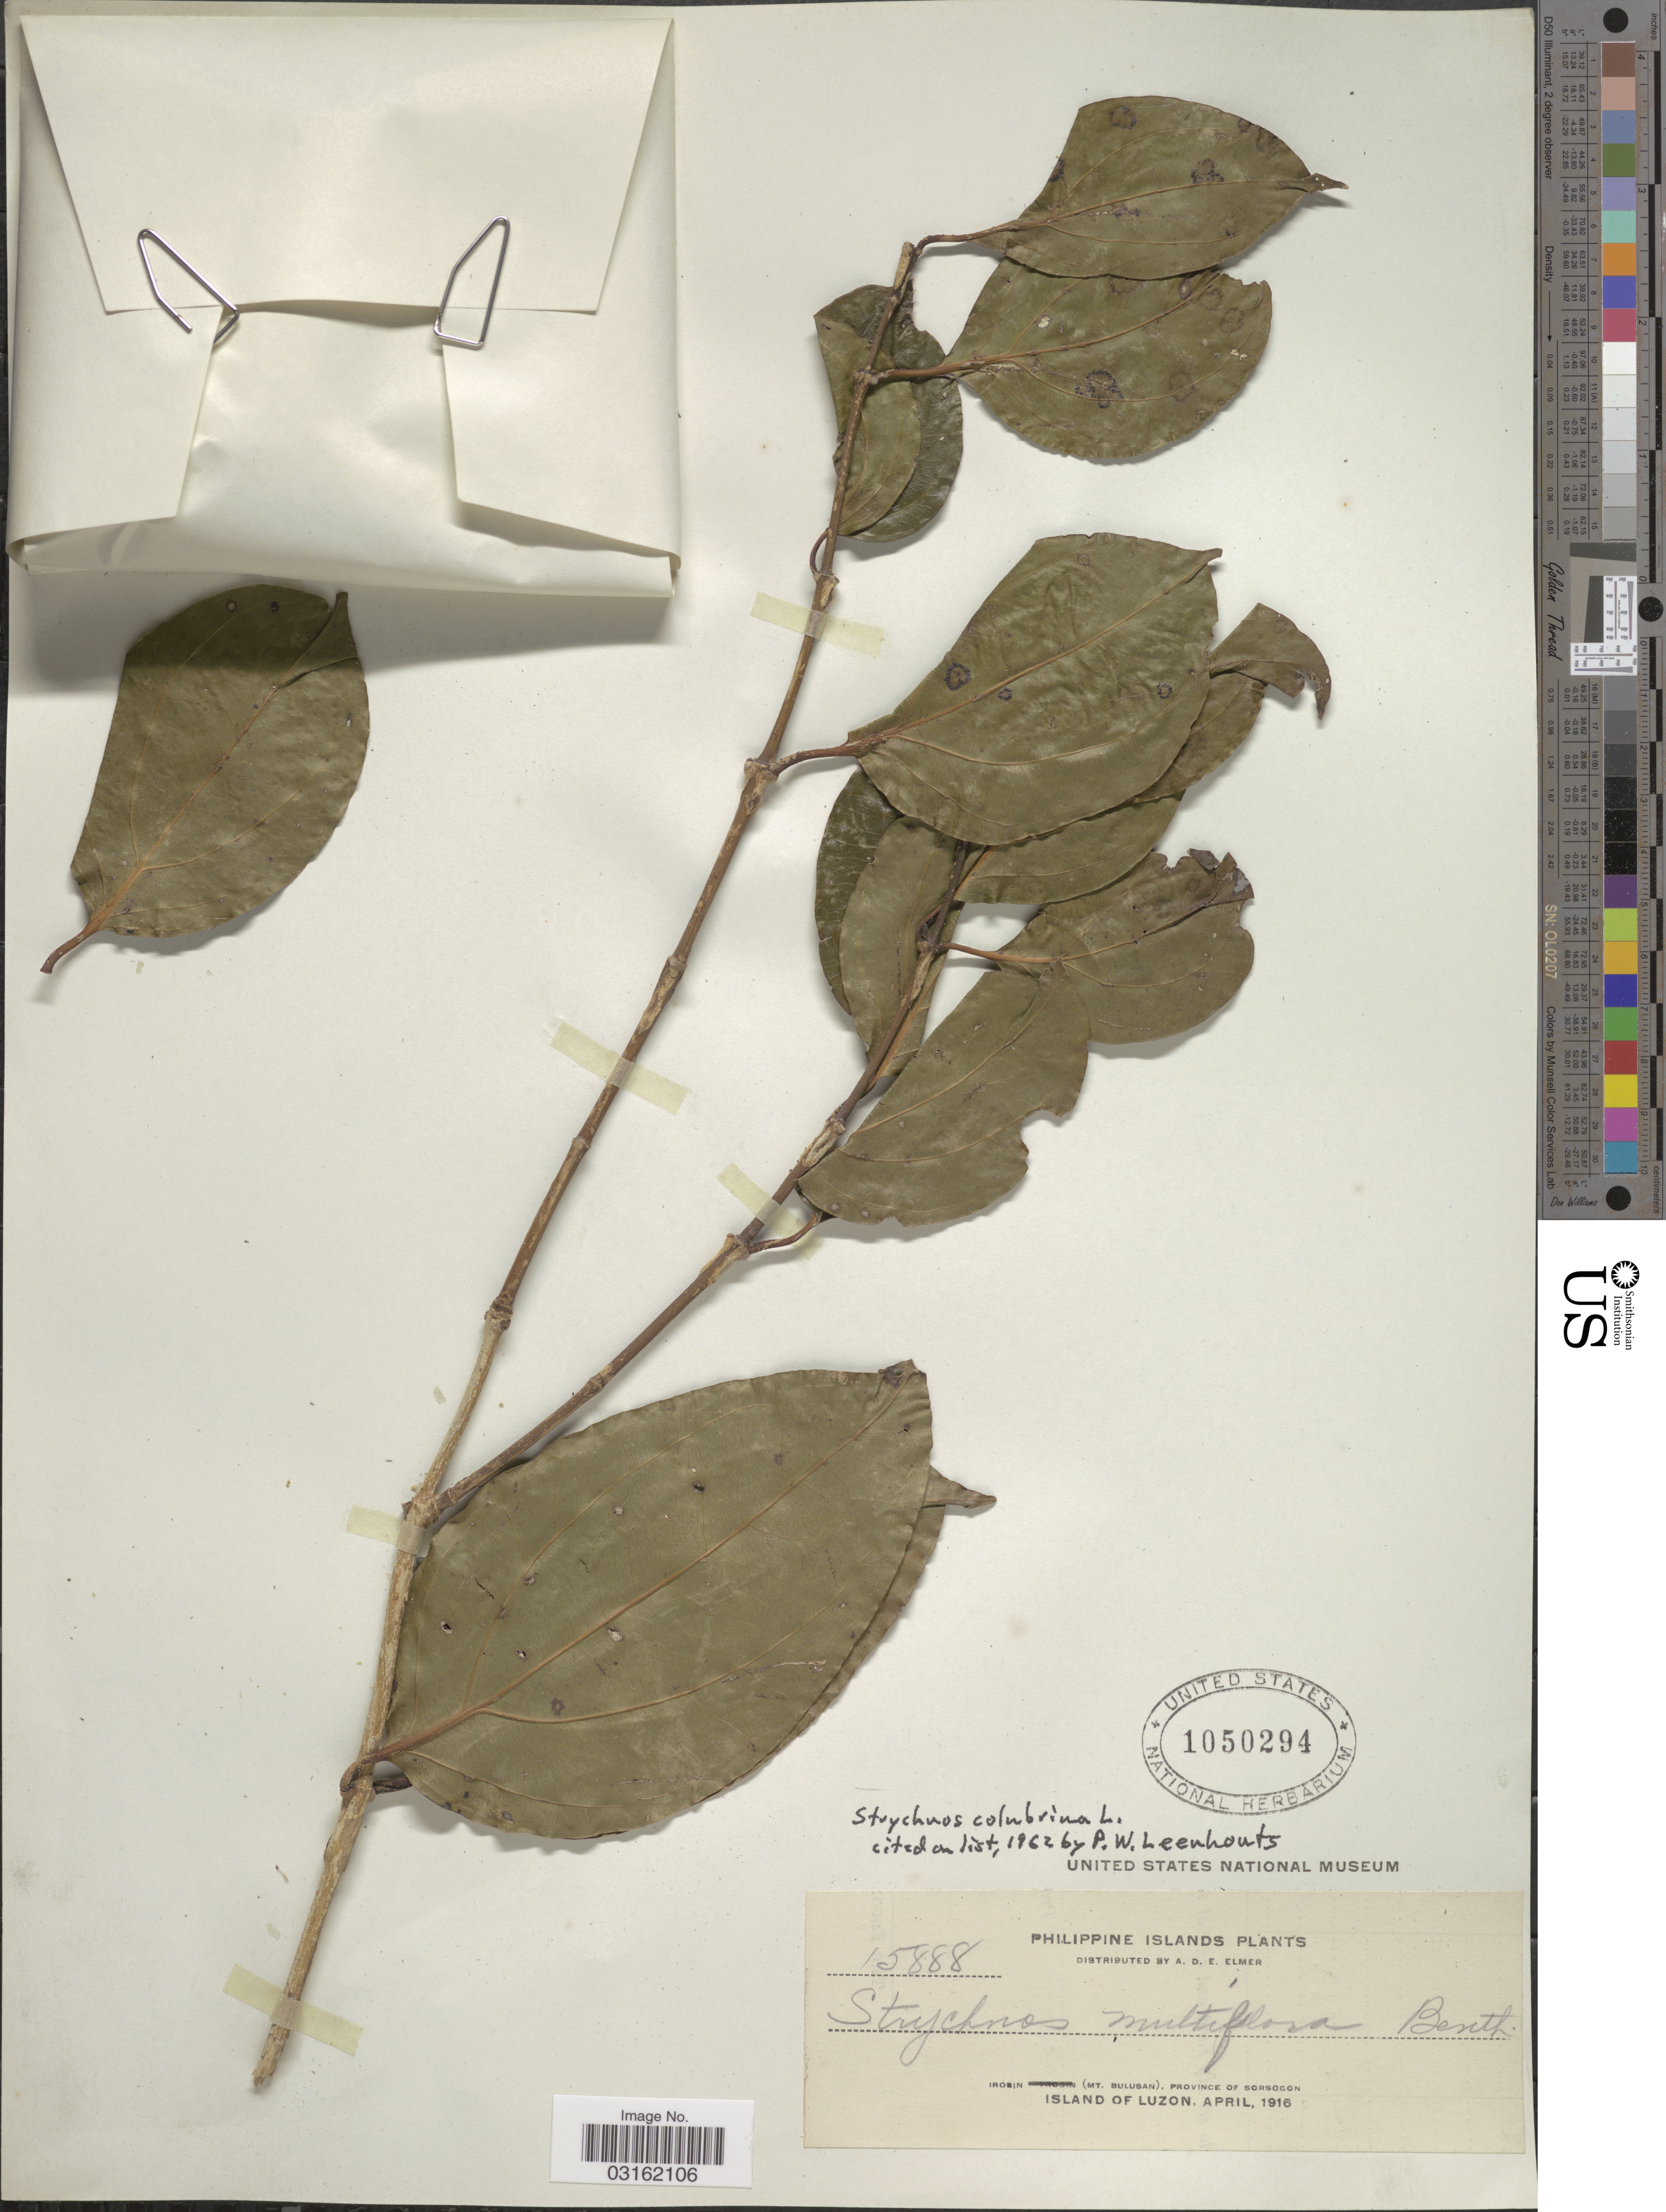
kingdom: Plantae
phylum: Tracheophyta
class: Magnoliopsida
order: Gentianales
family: Loganiaceae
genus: Strychnos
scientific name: Strychnos colubrina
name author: L.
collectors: A. D. E. Elmer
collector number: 15888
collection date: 1916-04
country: Philippines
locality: Philippine Islands, Irosin (Mt. Bulusan), Province of Sorsogon, Island of Luzon.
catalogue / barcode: US 1050294